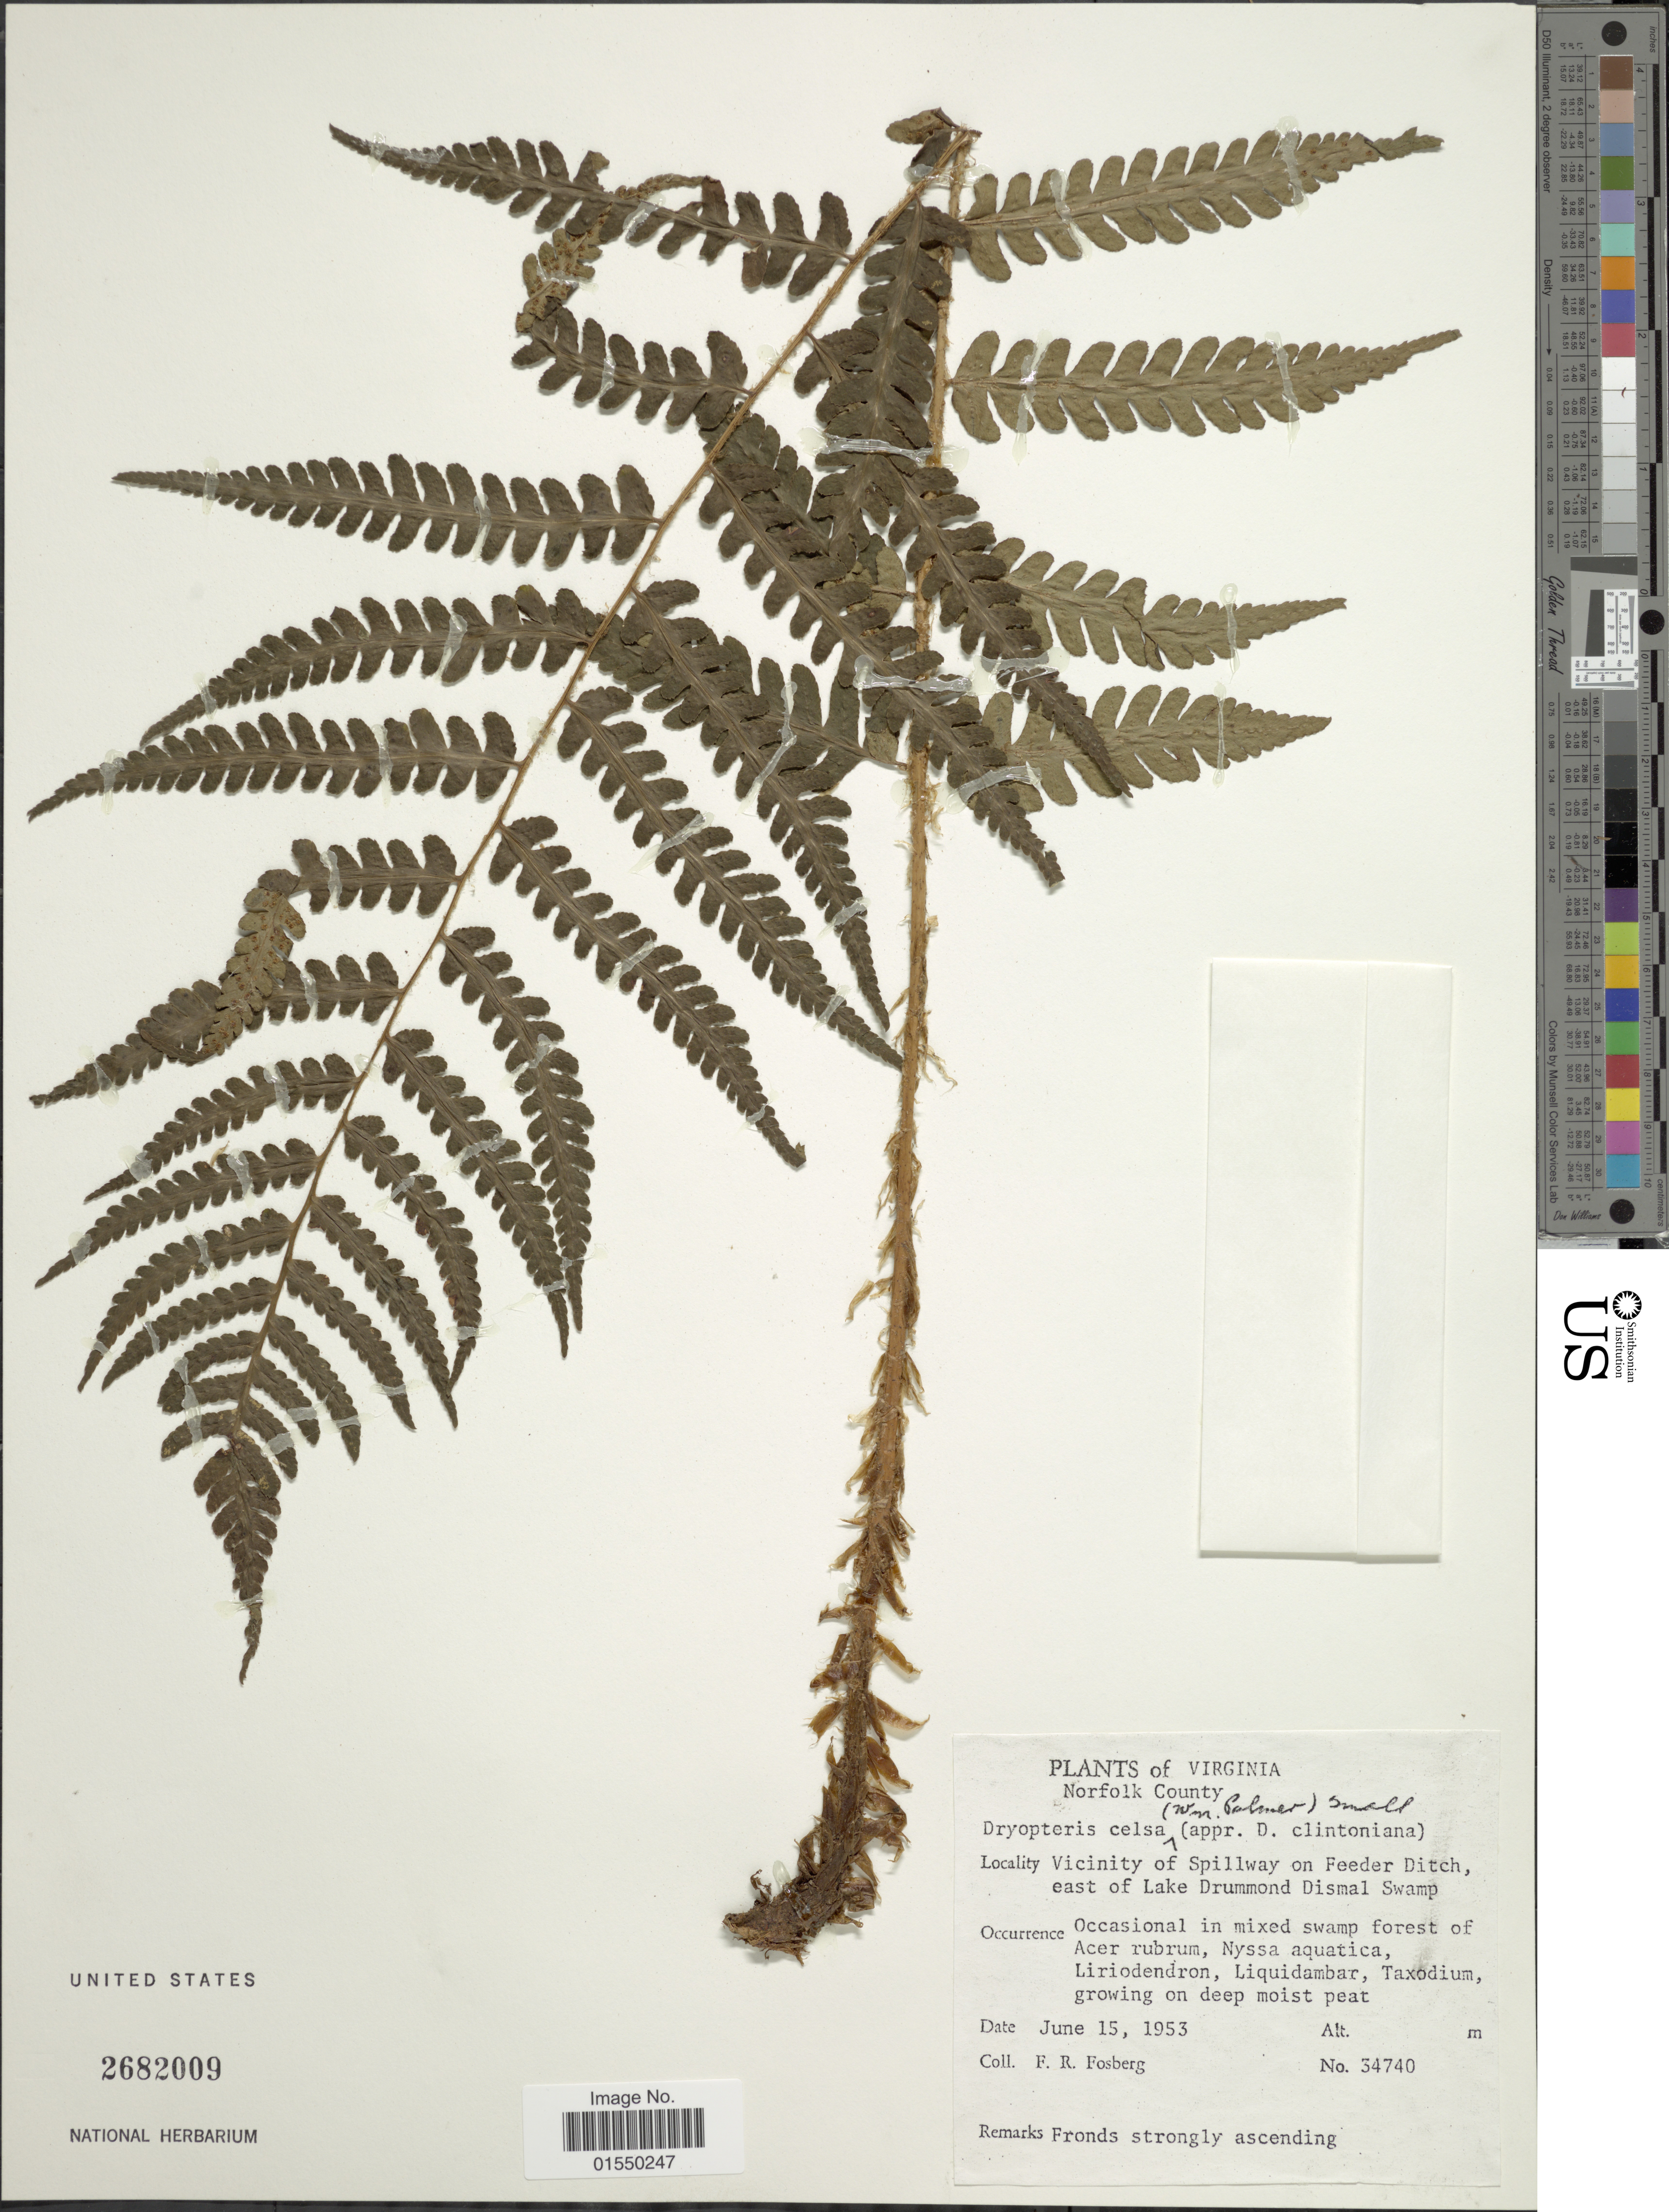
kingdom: Plantae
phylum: Tracheophyta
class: Polypodiopsida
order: Polypodiales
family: Dryopteridaceae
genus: Dryopteris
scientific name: Dryopteris celsa (W. Palmer) Knowlt., W. Palmer & C.L. Pollard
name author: (W. Palmer) Knowlt. et al.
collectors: F. R. Fosberg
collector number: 34740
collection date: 1953-06-15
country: United States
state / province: Virginia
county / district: City of Norfolk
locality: Norfolk County, Vicinity of Spillway on Feeder Ditch, east of Lake Drummond Dismal Swamp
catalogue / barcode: US 2682009